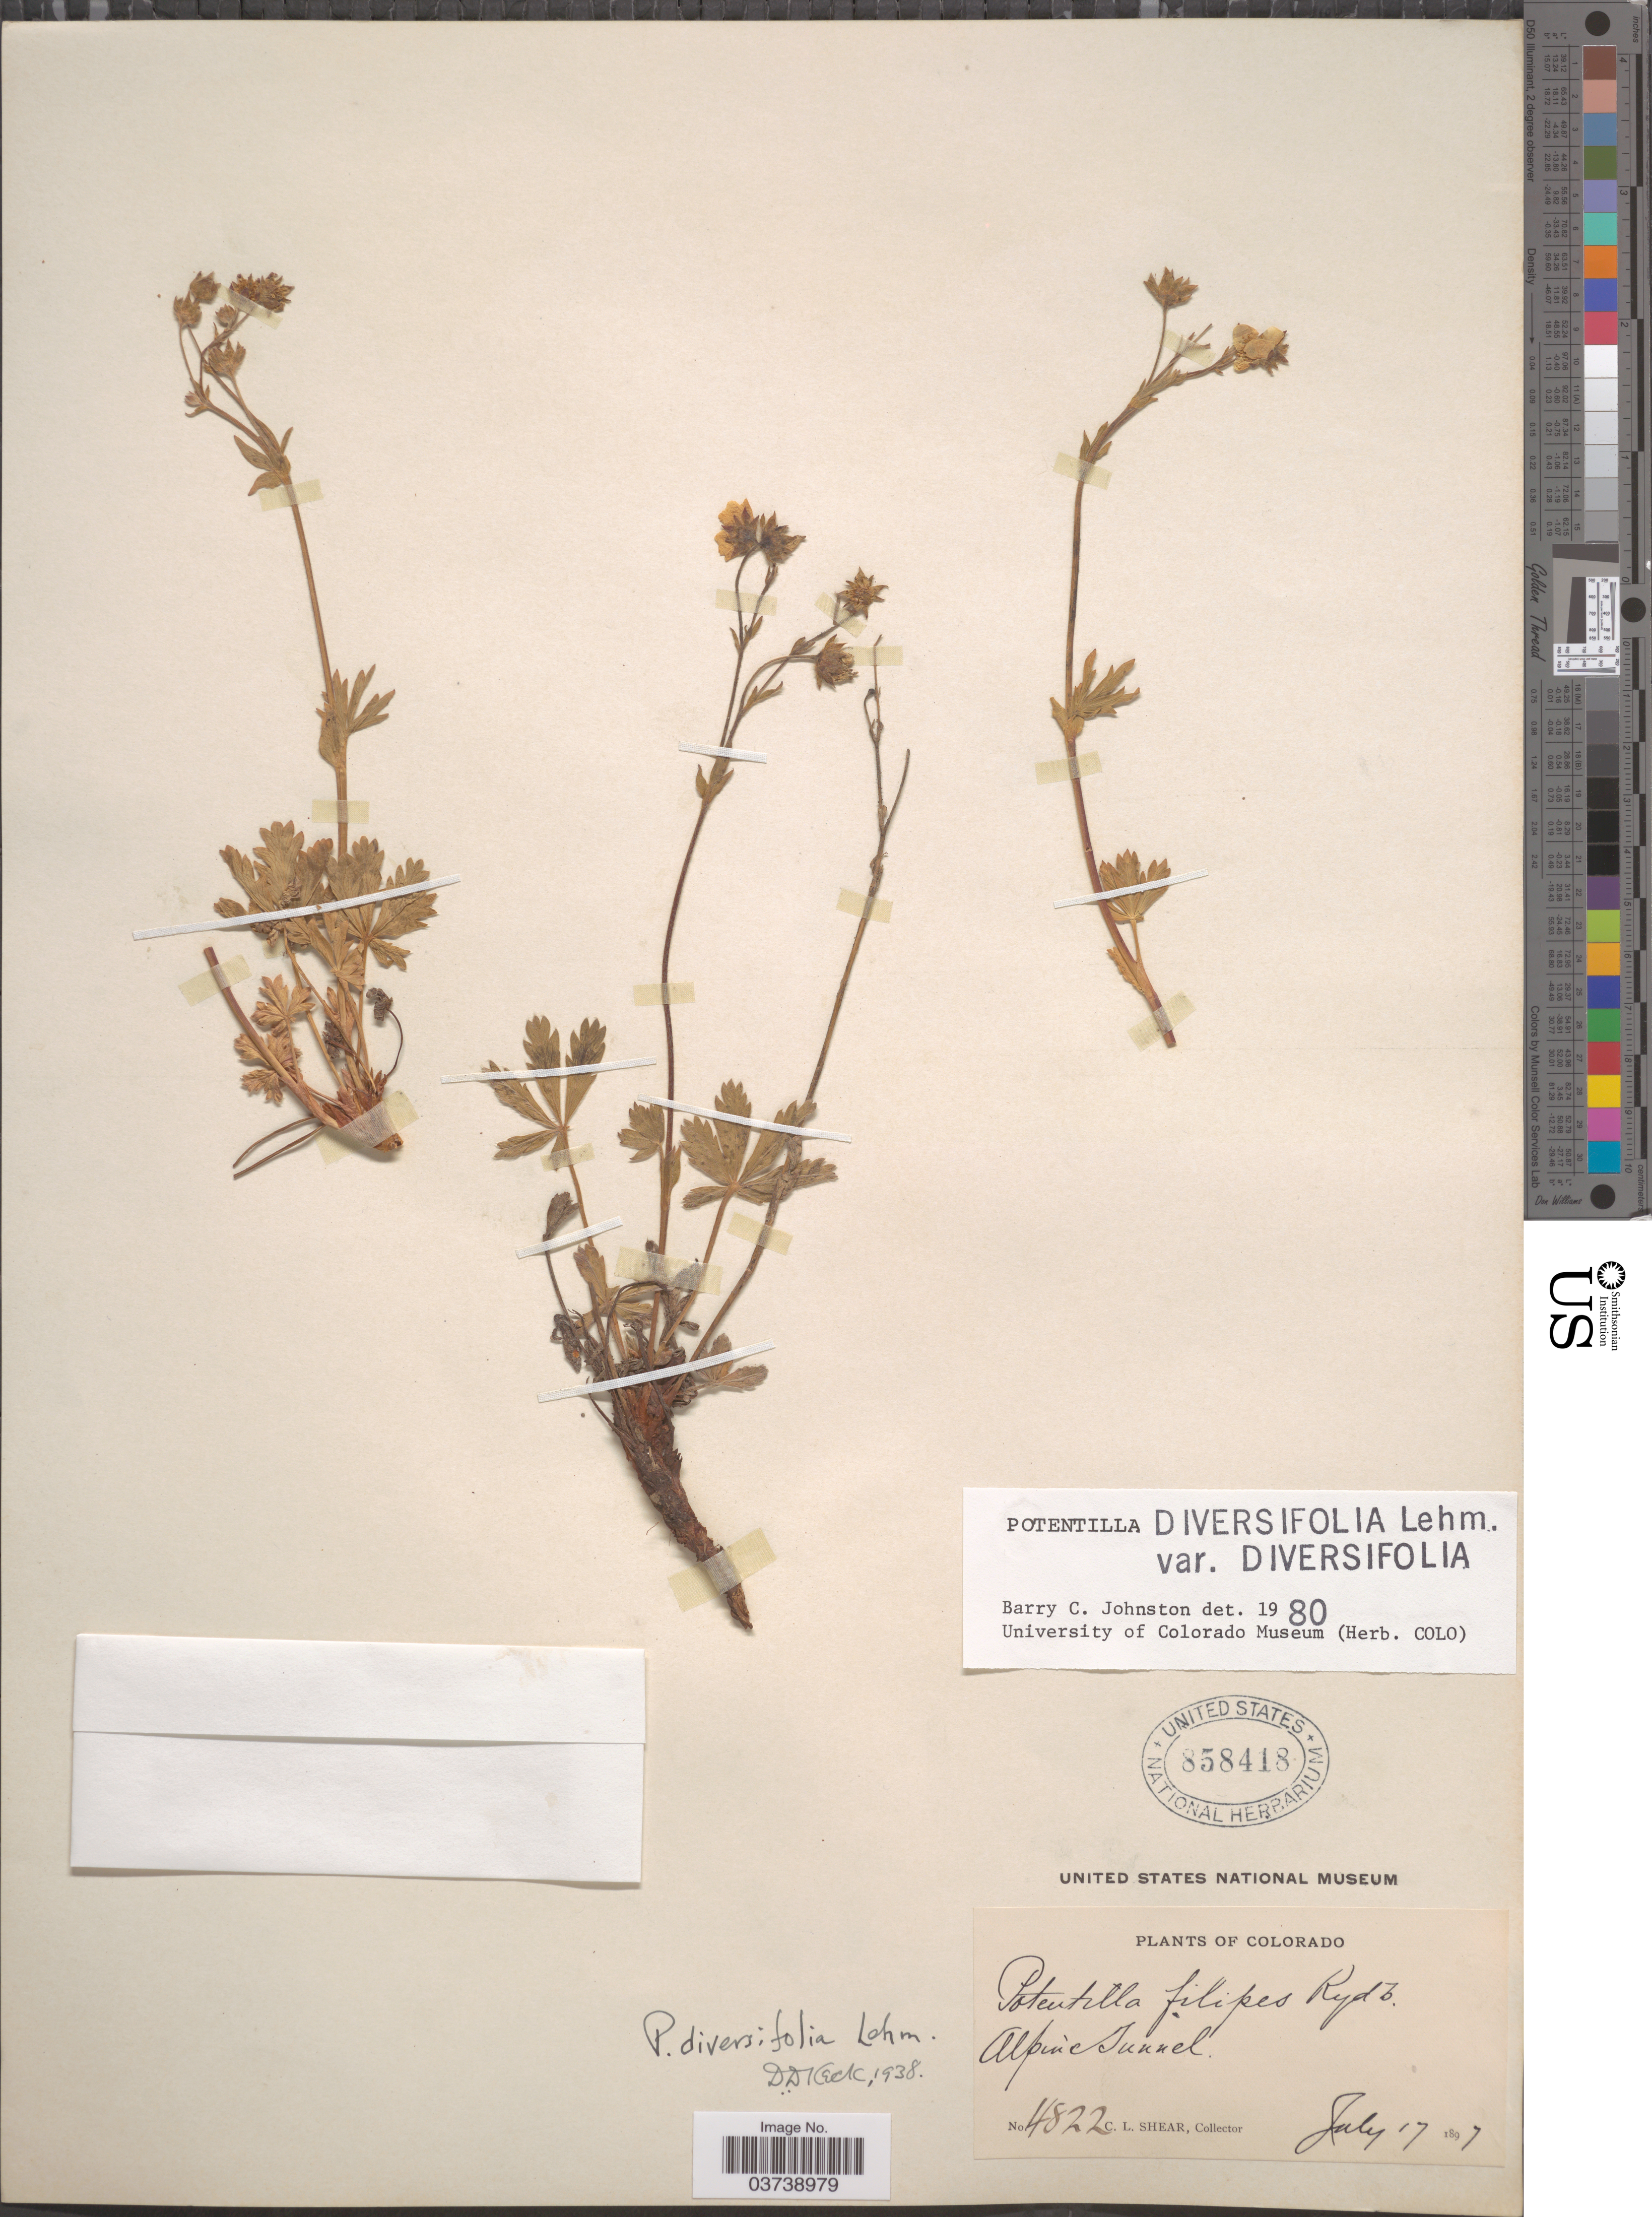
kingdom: Plantae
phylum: Tracheophyta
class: Magnoliopsida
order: Rosales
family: Rosaceae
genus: Potentilla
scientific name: Potentilla diversifolia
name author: Lehm.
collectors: C. L. Shear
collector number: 4822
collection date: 1897-07-17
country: United States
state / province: Colorado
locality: Alpine Tunnel.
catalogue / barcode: US 858418